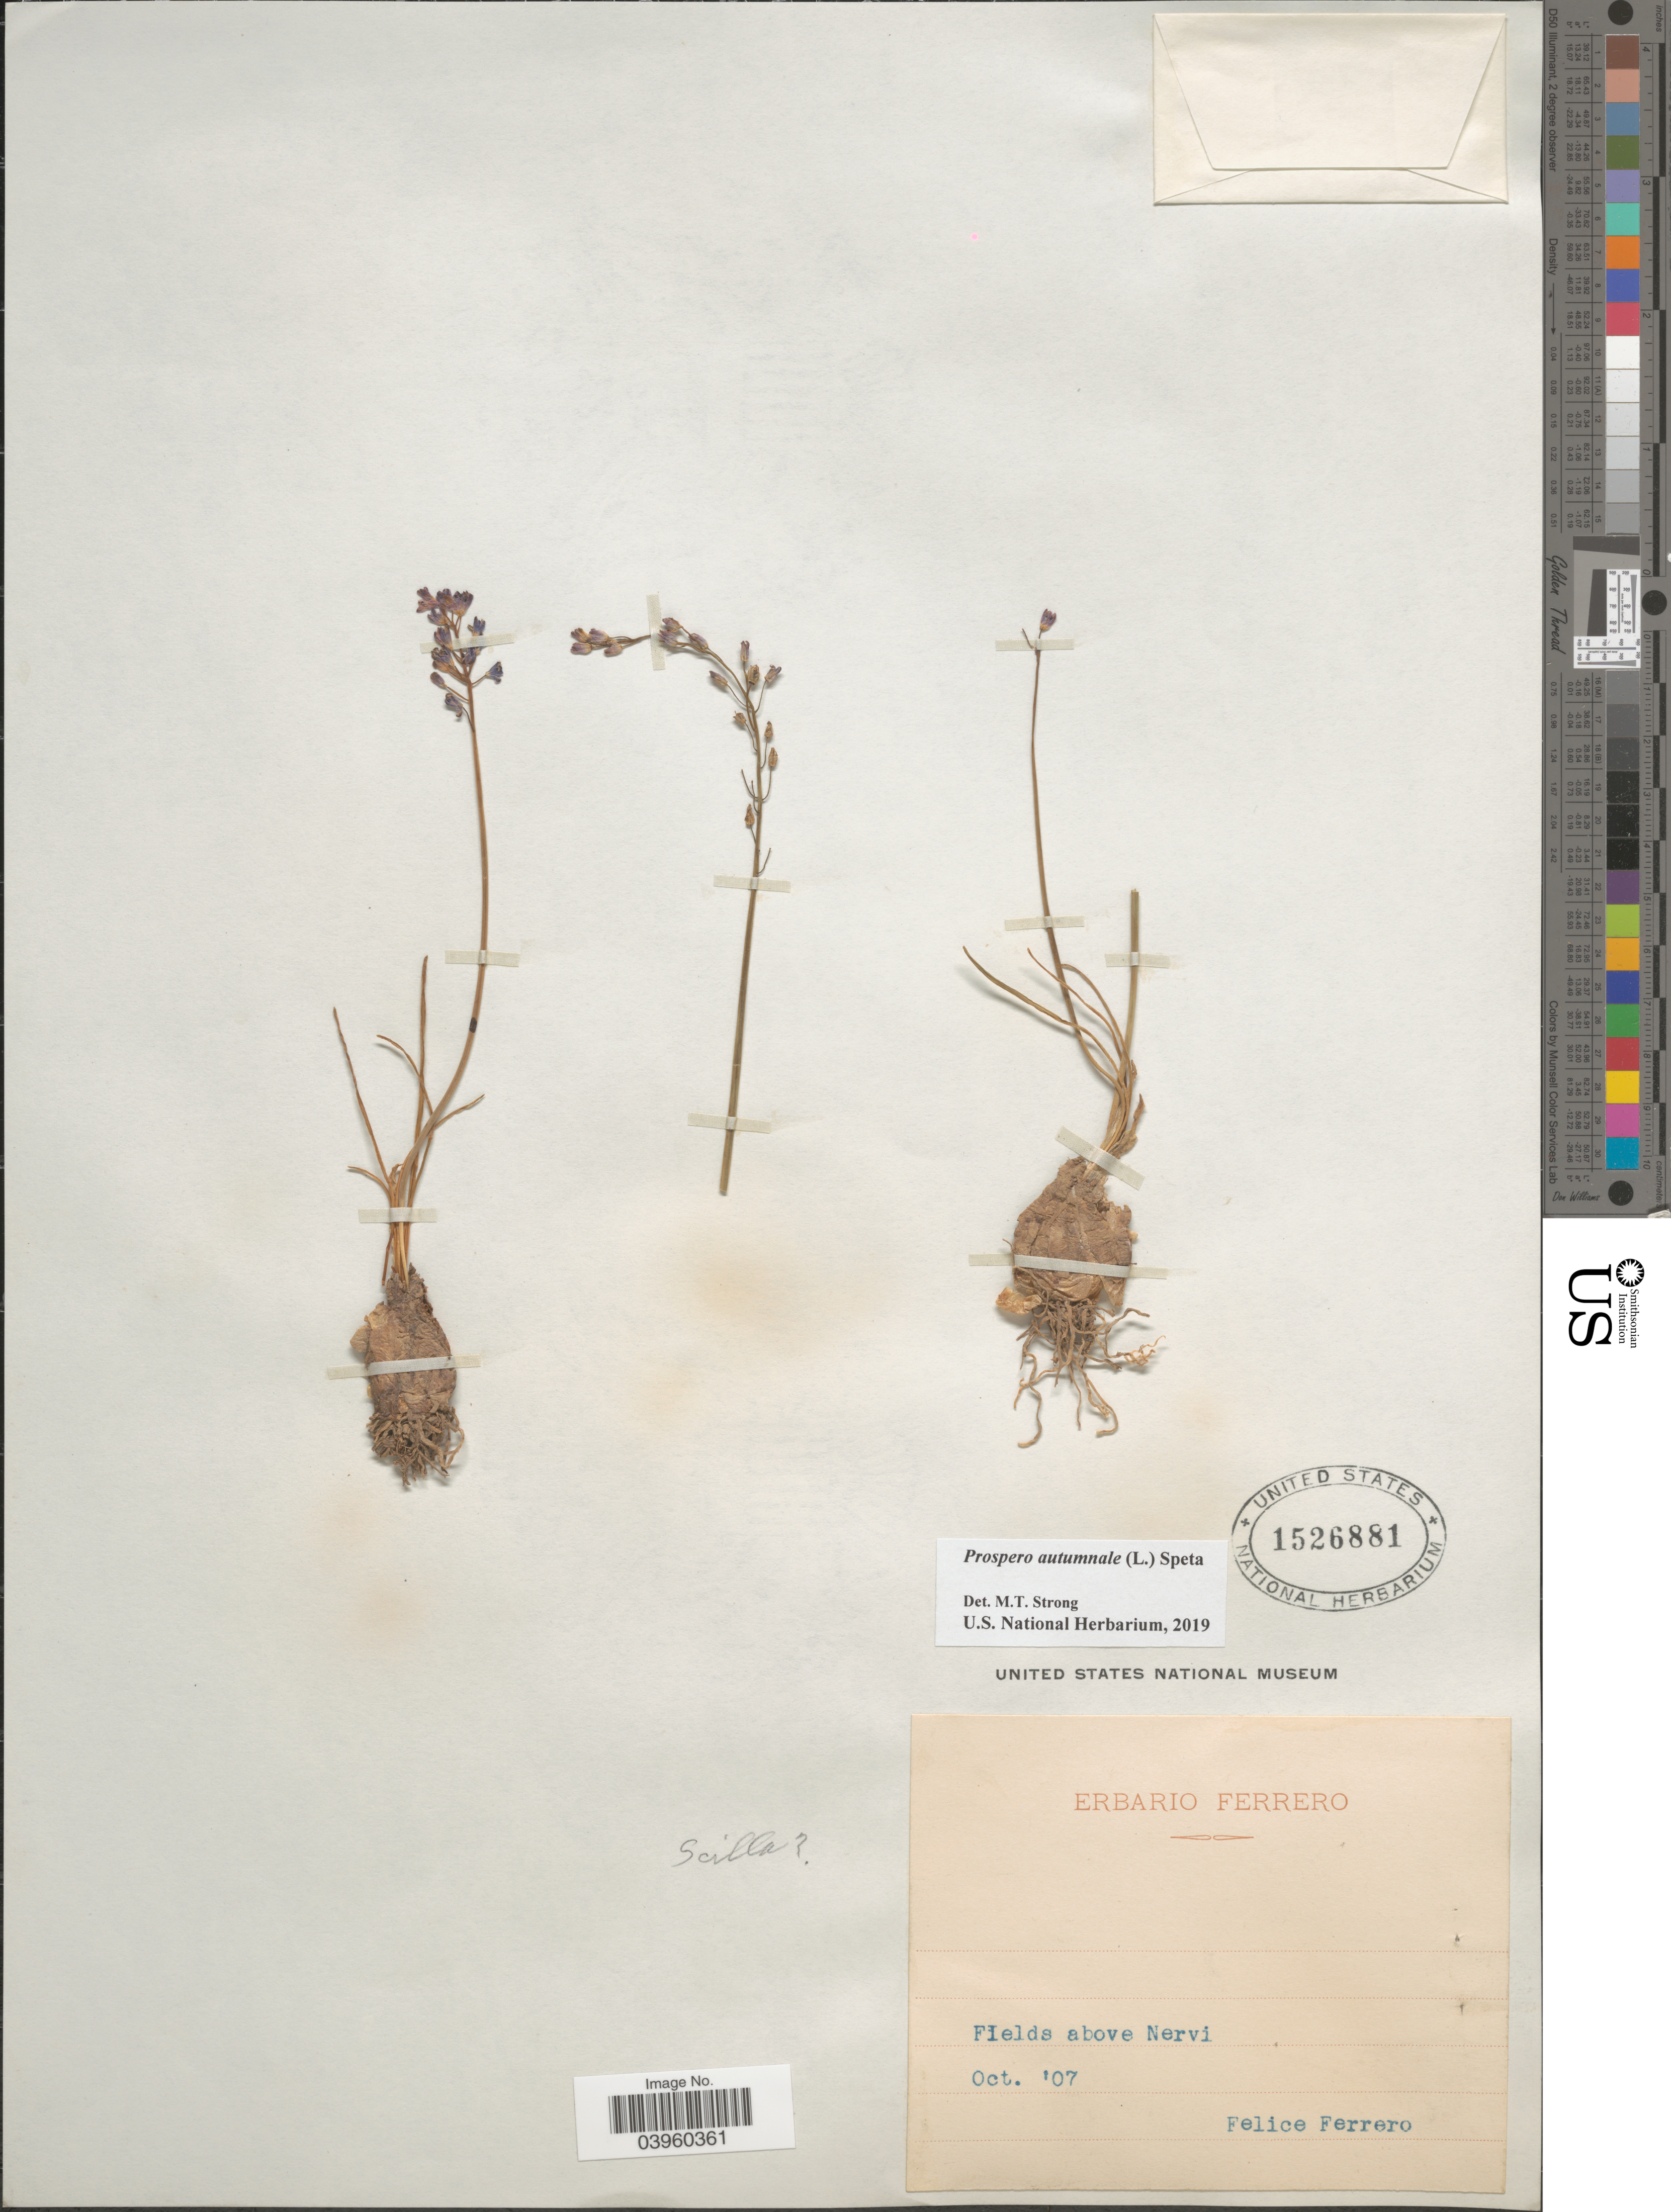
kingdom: Plantae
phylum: Tracheophyta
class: Liliopsida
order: Asparagales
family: Asparagaceae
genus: Prospero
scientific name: Prospero autumnale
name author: (L.) Speta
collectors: F. Ferrero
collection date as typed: Transcribed d/m/y: /10/7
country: Italy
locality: Fields above Nervi.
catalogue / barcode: US 1526881